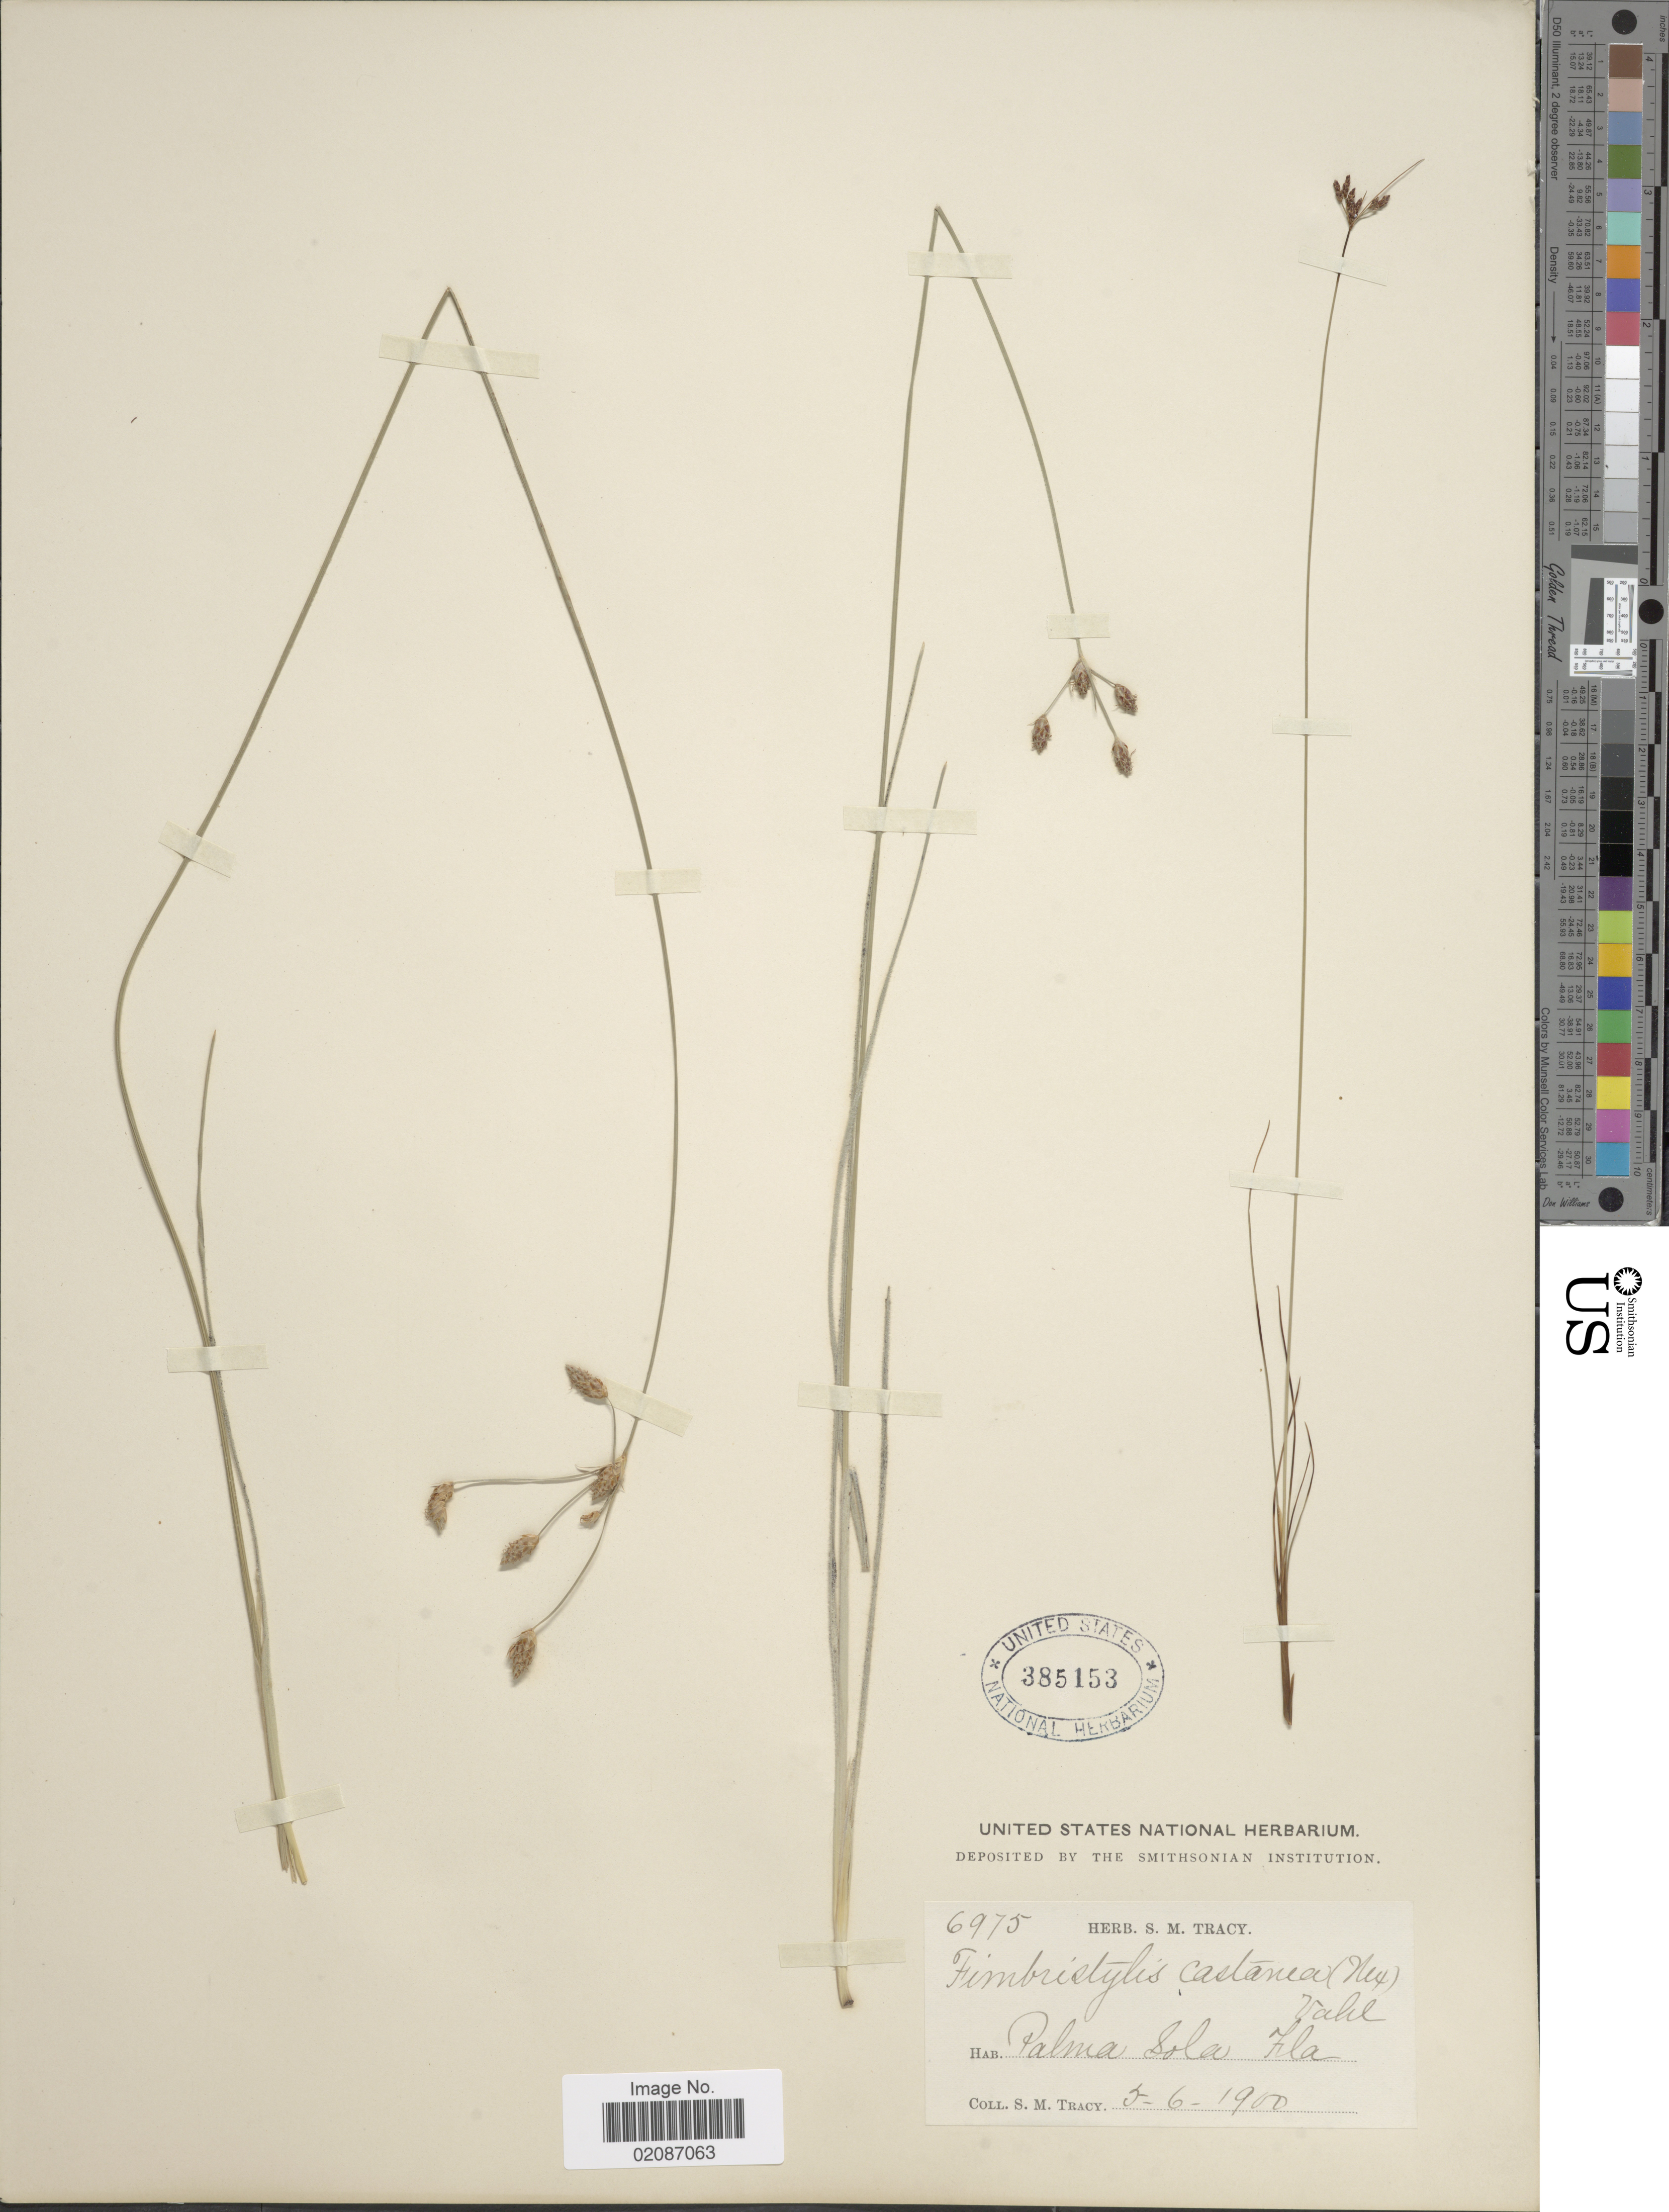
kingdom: Plantae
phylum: Tracheophyta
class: Liliopsida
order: Poales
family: Cyperaceae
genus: Fimbristylis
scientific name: Fimbristylis spadicea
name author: (L.) Vahl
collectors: S. M. Tracy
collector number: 6975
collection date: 1900-05-06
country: United States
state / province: Florida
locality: Palma Sola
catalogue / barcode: US 385153